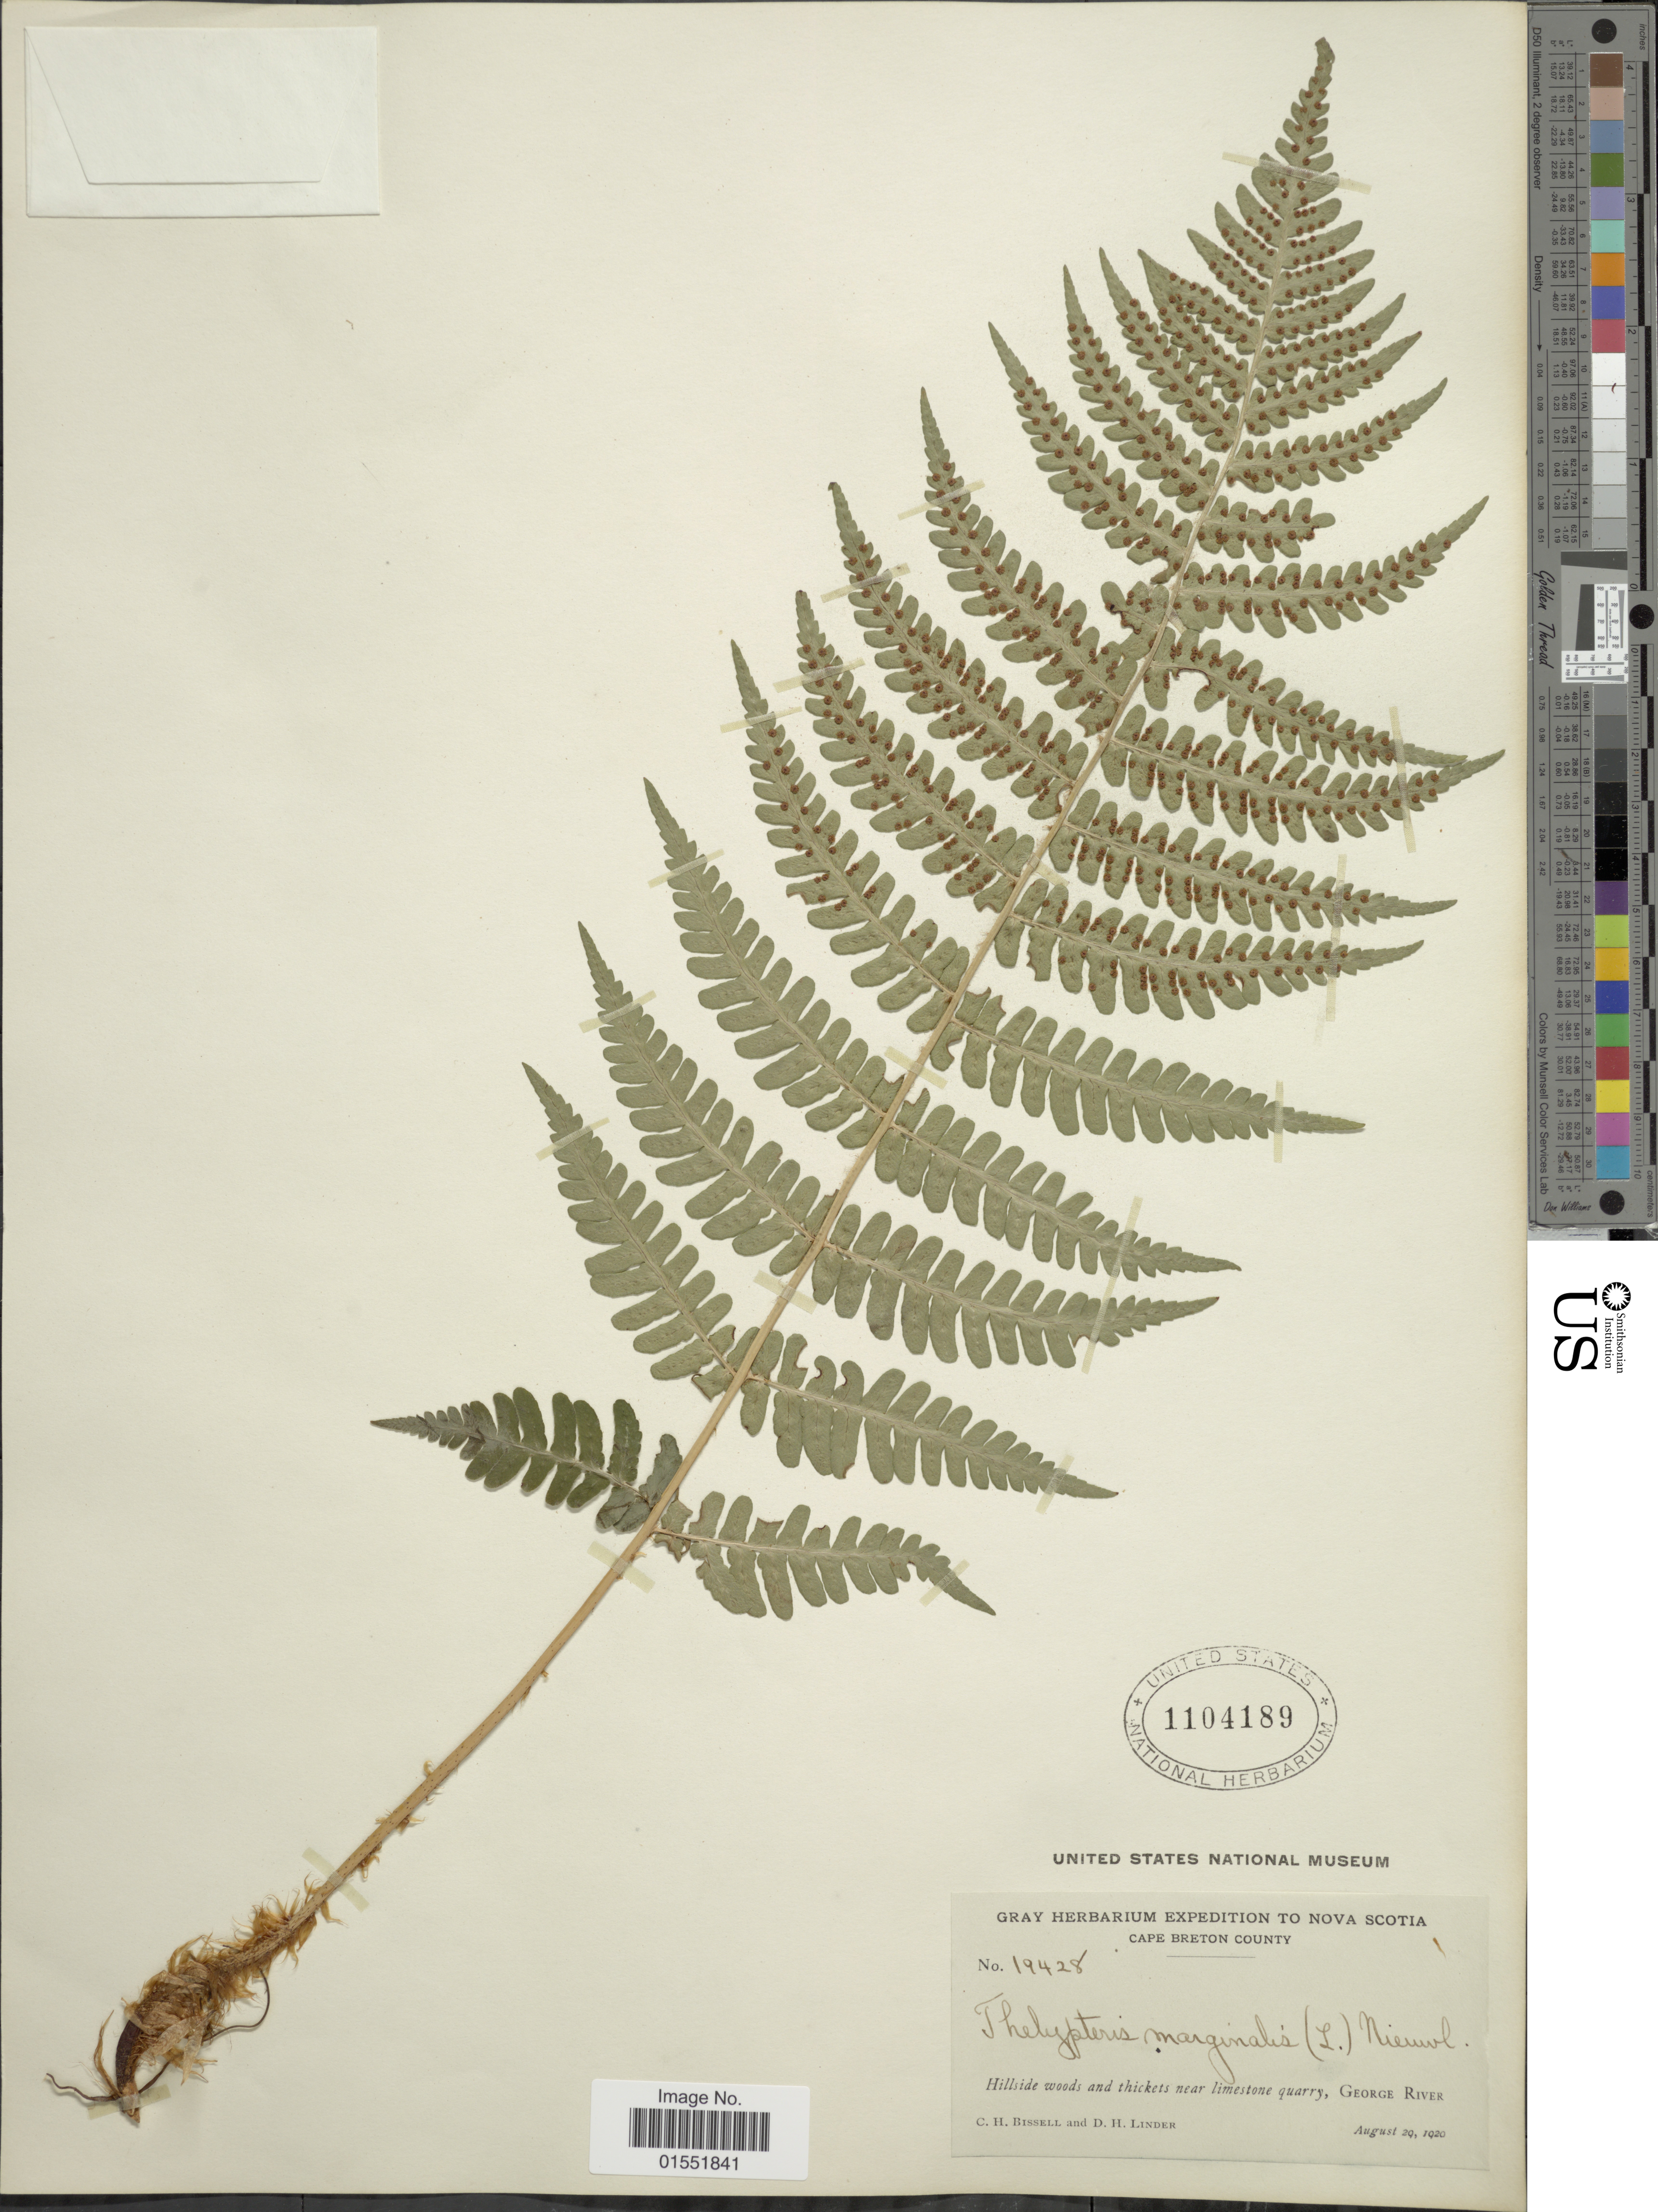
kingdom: Plantae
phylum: Tracheophyta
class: Polypodiopsida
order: Polypodiales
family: Dryopteridaceae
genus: Dryopteris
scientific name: Dryopteris marginalis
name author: (L.) A. Gray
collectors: C. Bissell & D. Linder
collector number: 19428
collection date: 1920-08-29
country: Canada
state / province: Nova Scotia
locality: Cape Breton County. Hillside woods and thickets near limestone quarry, George River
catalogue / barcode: US 1104189